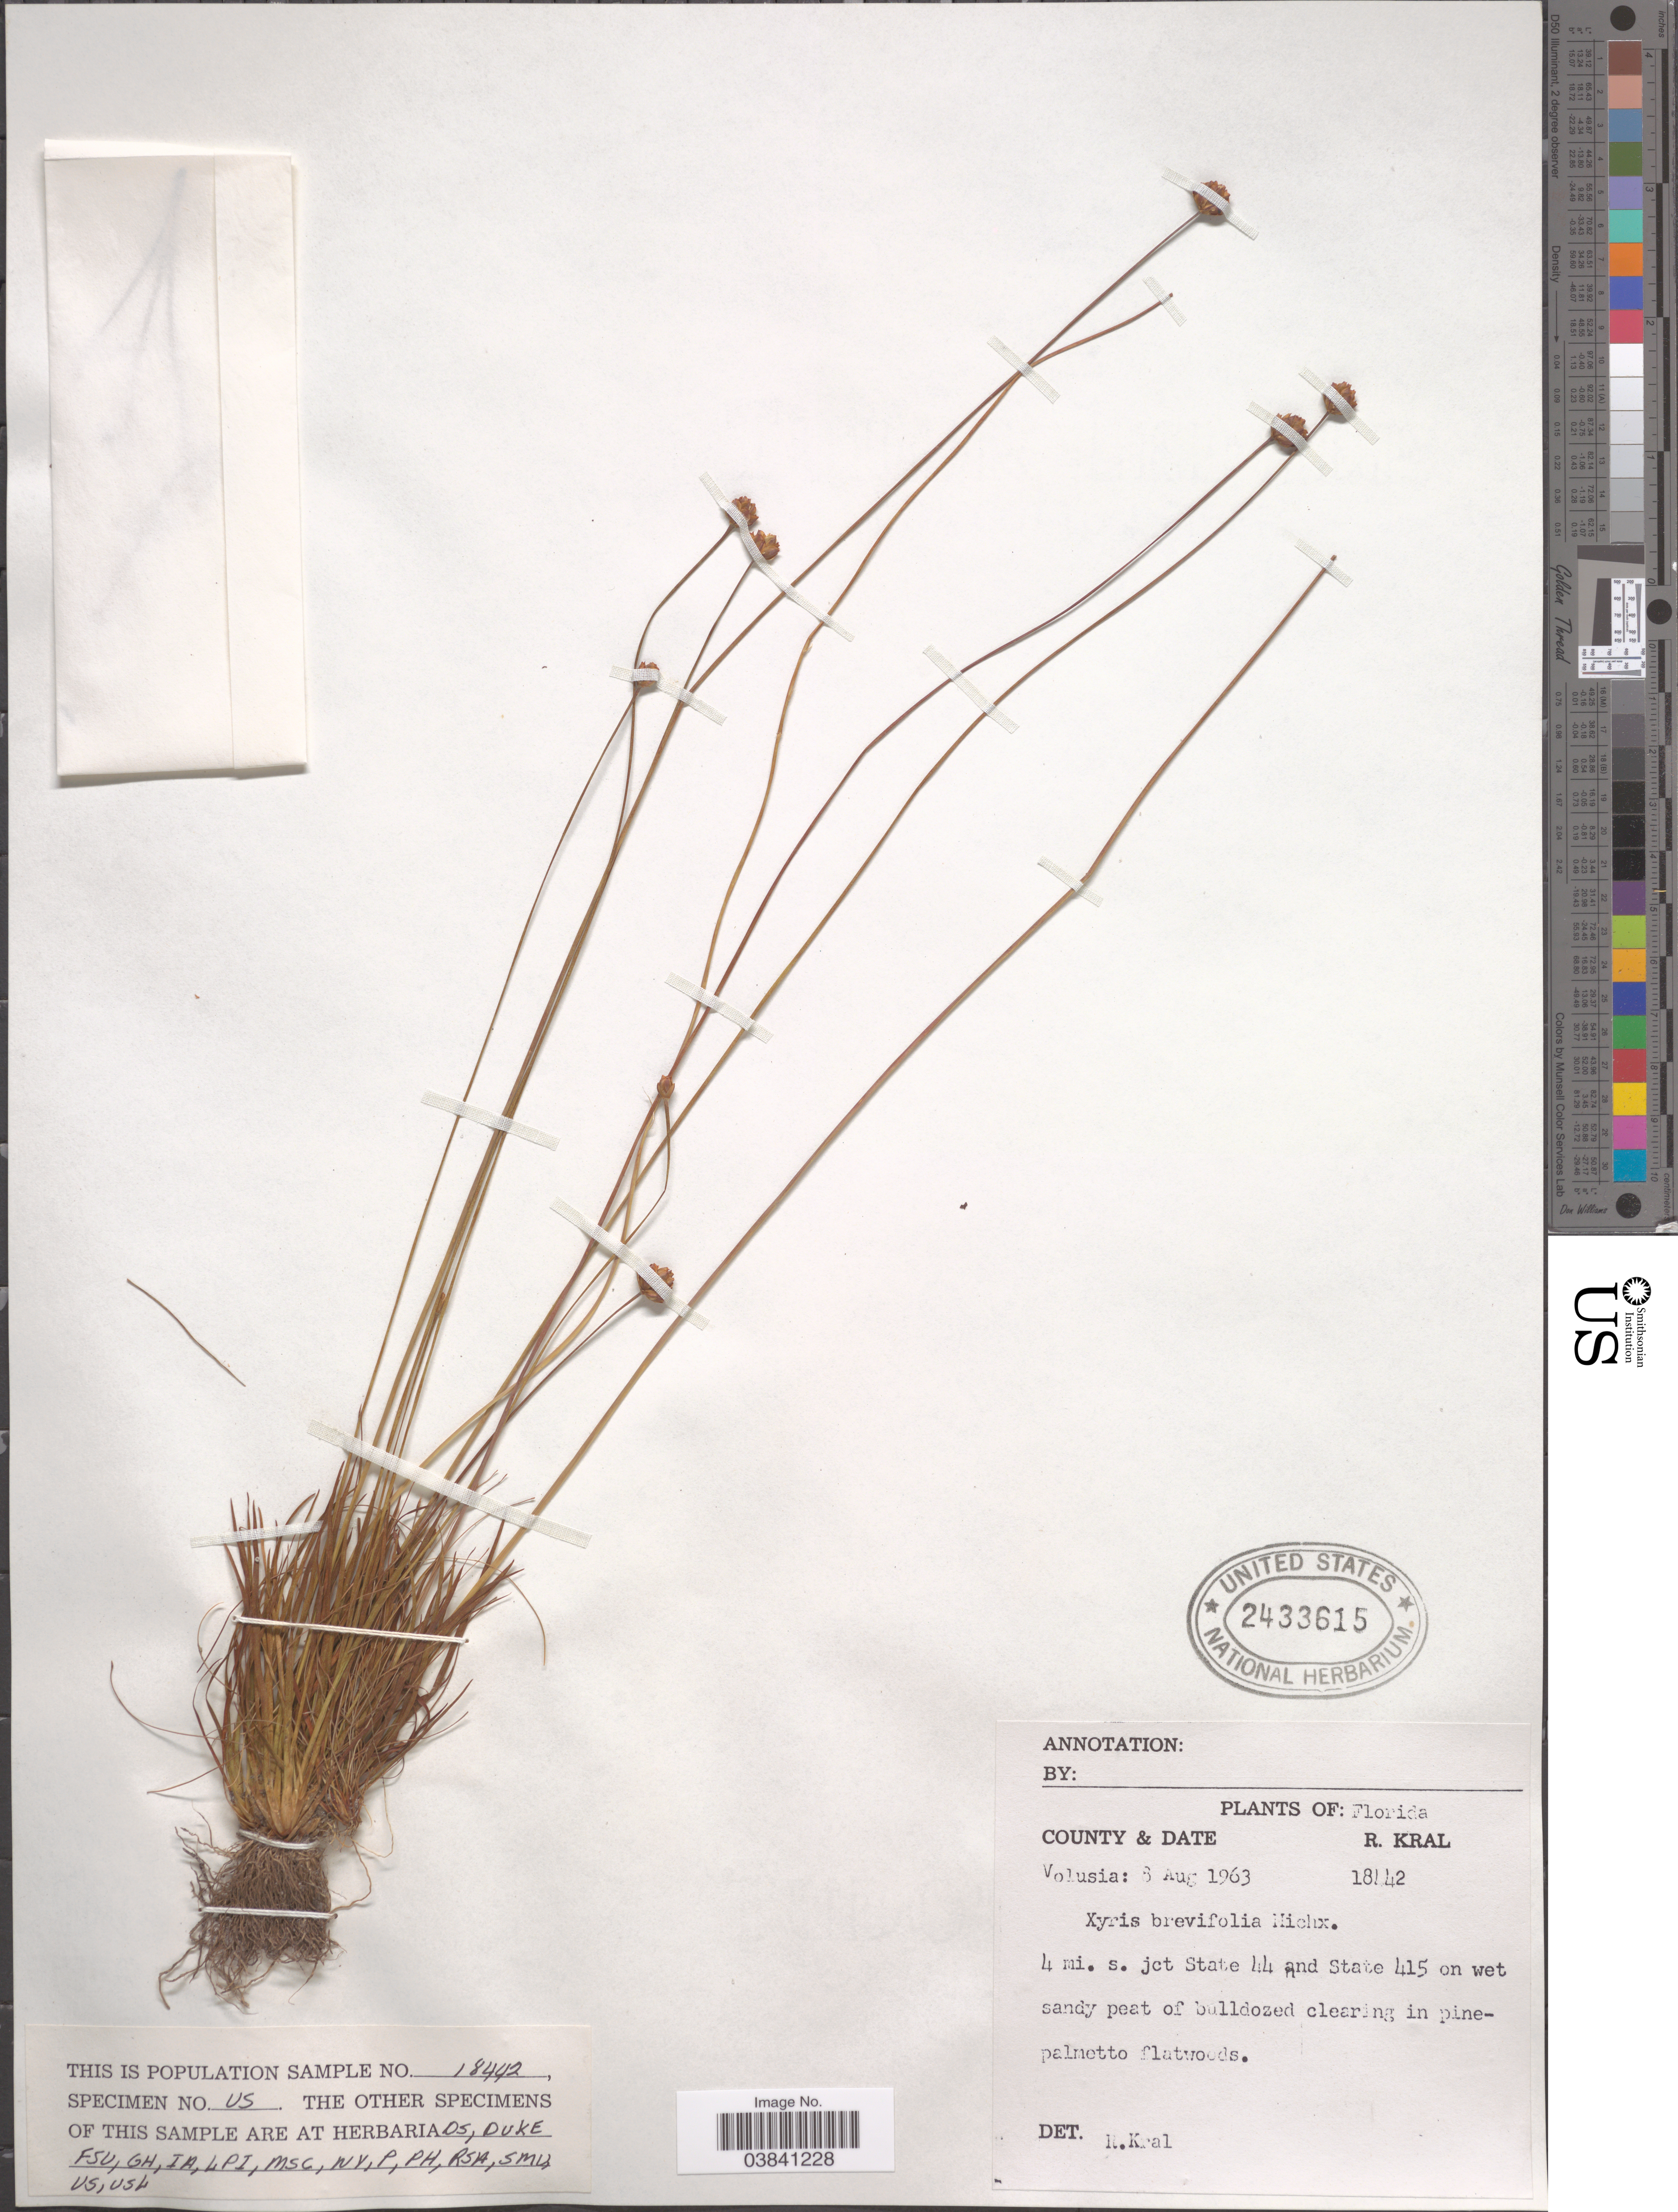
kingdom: Plantae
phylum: Tracheophyta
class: Liliopsida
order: Poales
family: Xyridaceae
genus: Xyris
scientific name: Xyris brevifolia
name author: Michx.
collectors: R. Kral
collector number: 18442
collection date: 1963-08-08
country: United States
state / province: Florida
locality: County Volusia: 4 mi. s. jct State 44 and State 415 on wet sandy peat of bulldozed clearing in pine-palmetto flatwoods.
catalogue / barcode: US 2433615